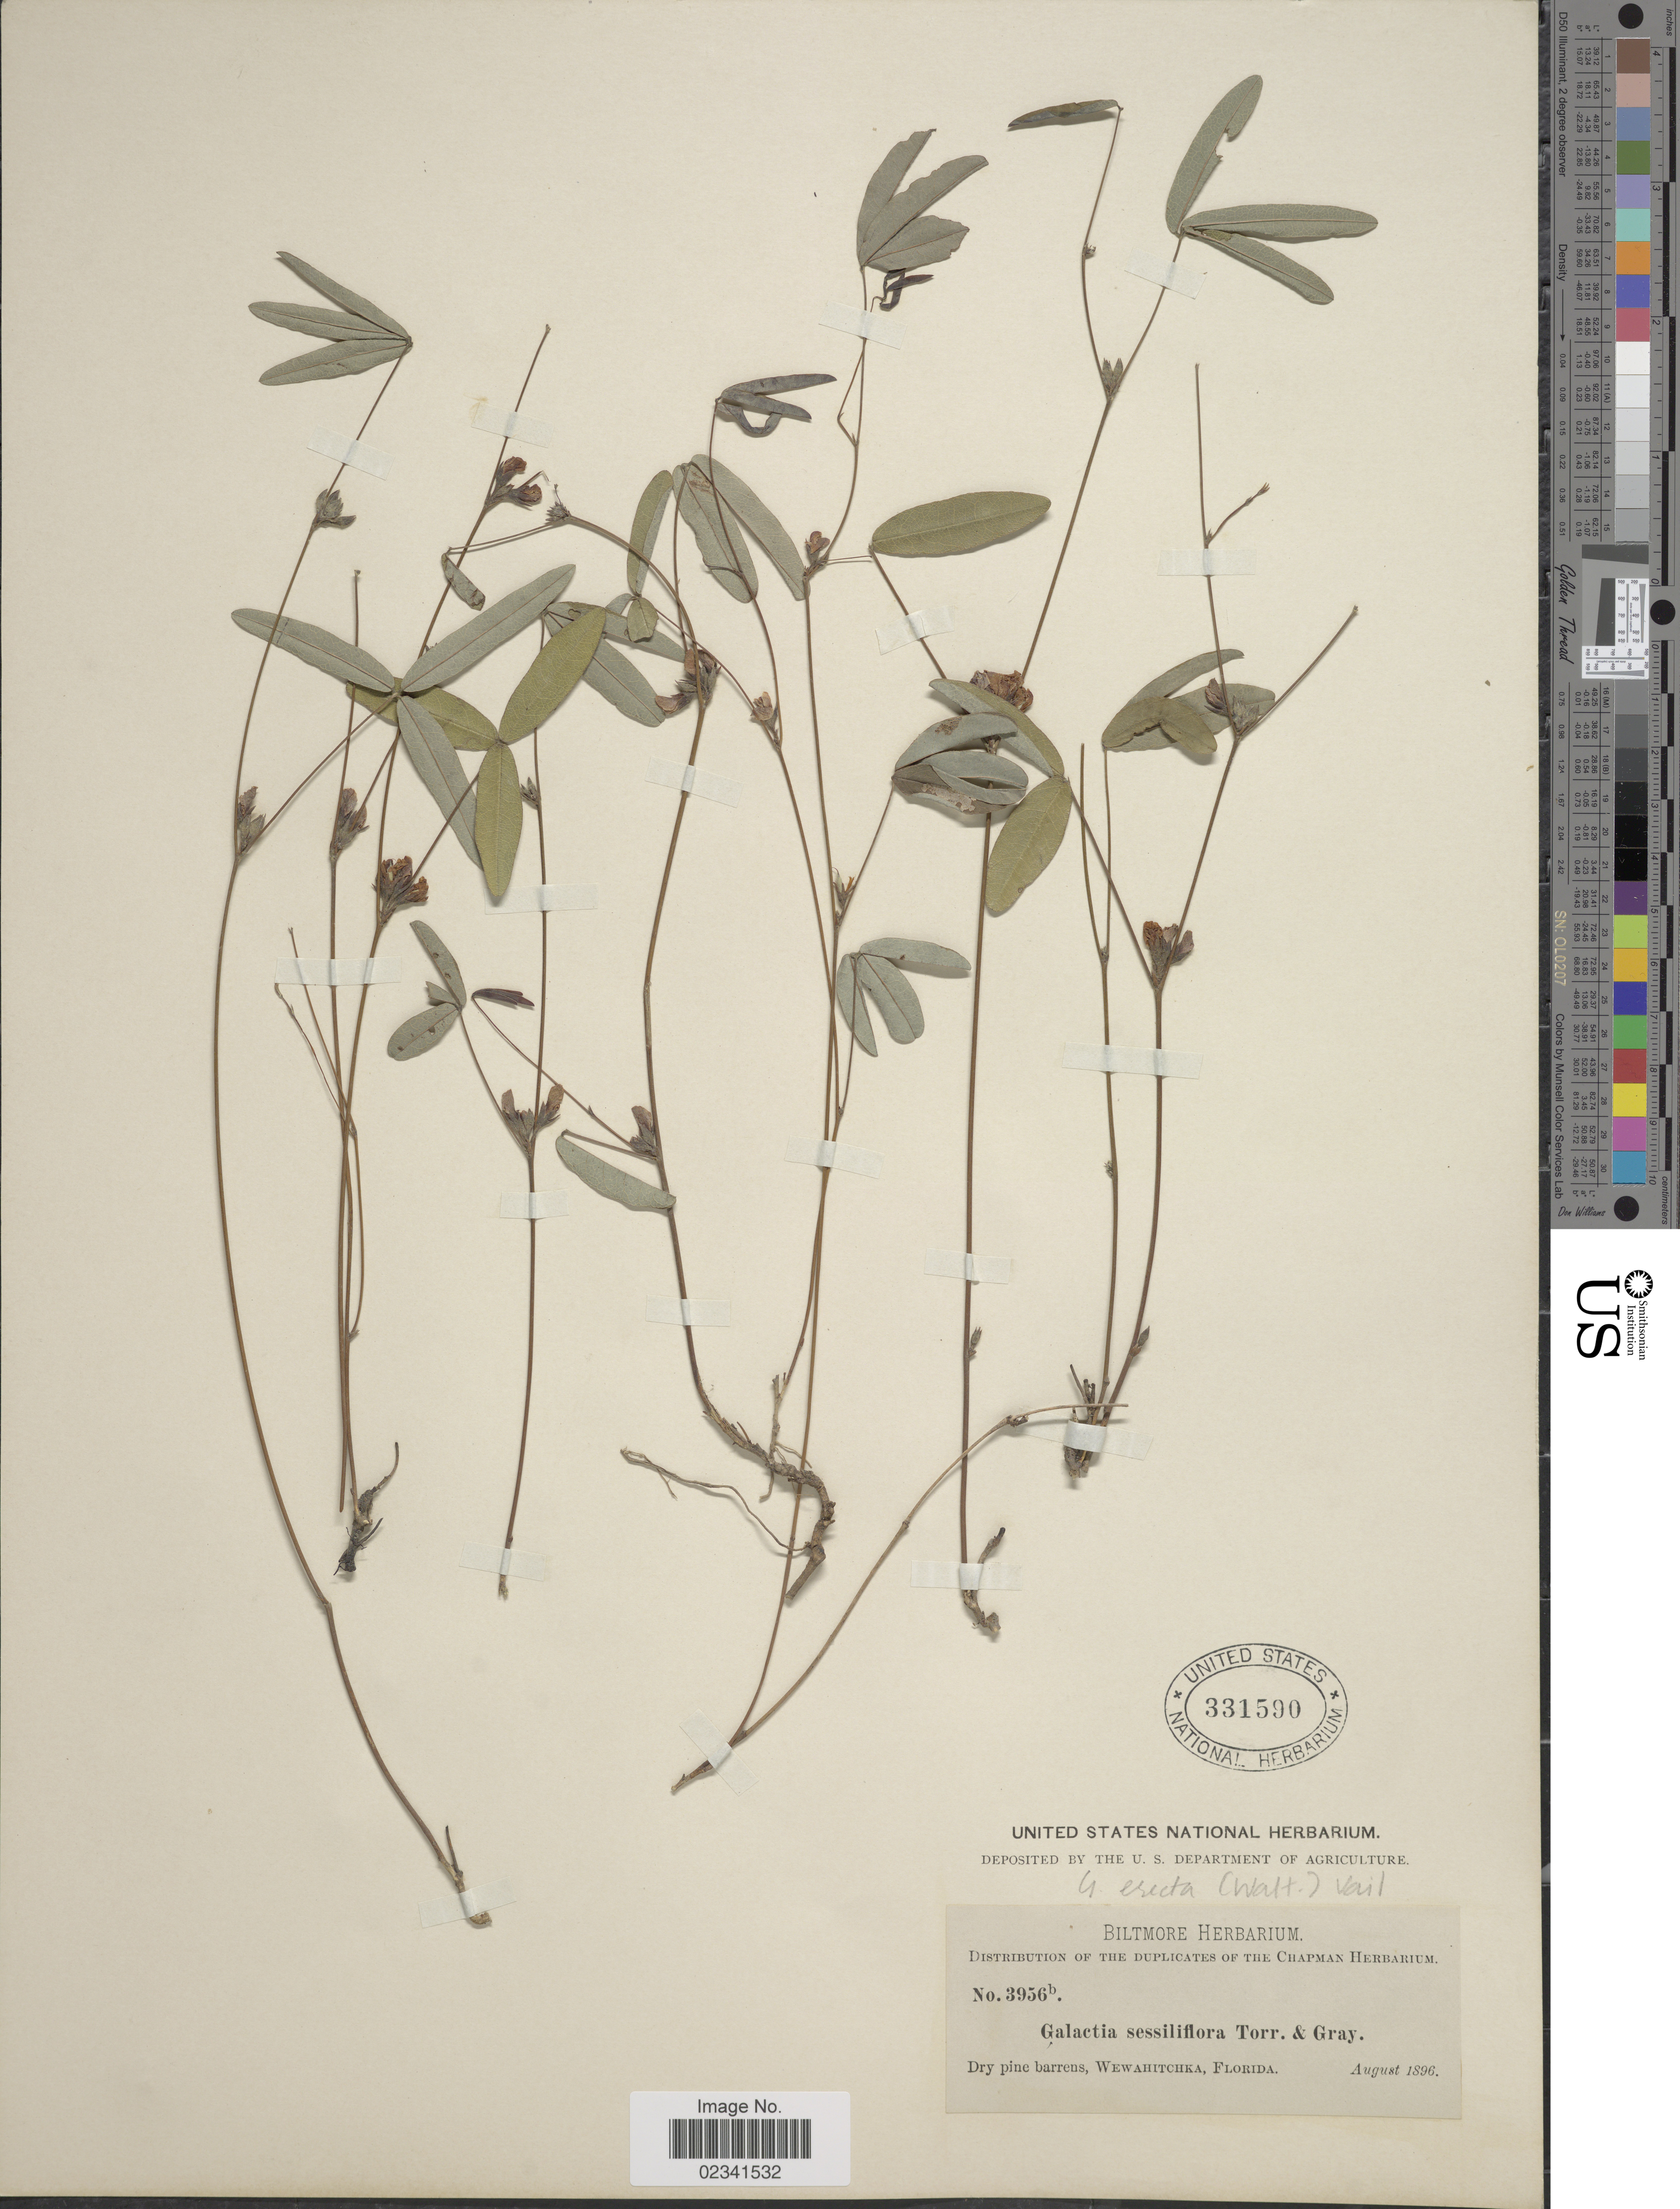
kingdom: Plantae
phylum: Tracheophyta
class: Magnoliopsida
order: Fabales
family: Fabaceae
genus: Galactia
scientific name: Galactia erecta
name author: (Walter) Vail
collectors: ex herb. Biltmore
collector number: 3956b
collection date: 1896-08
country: United States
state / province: Florida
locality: Dry pine barrens, Wewahitchka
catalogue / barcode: US 331590